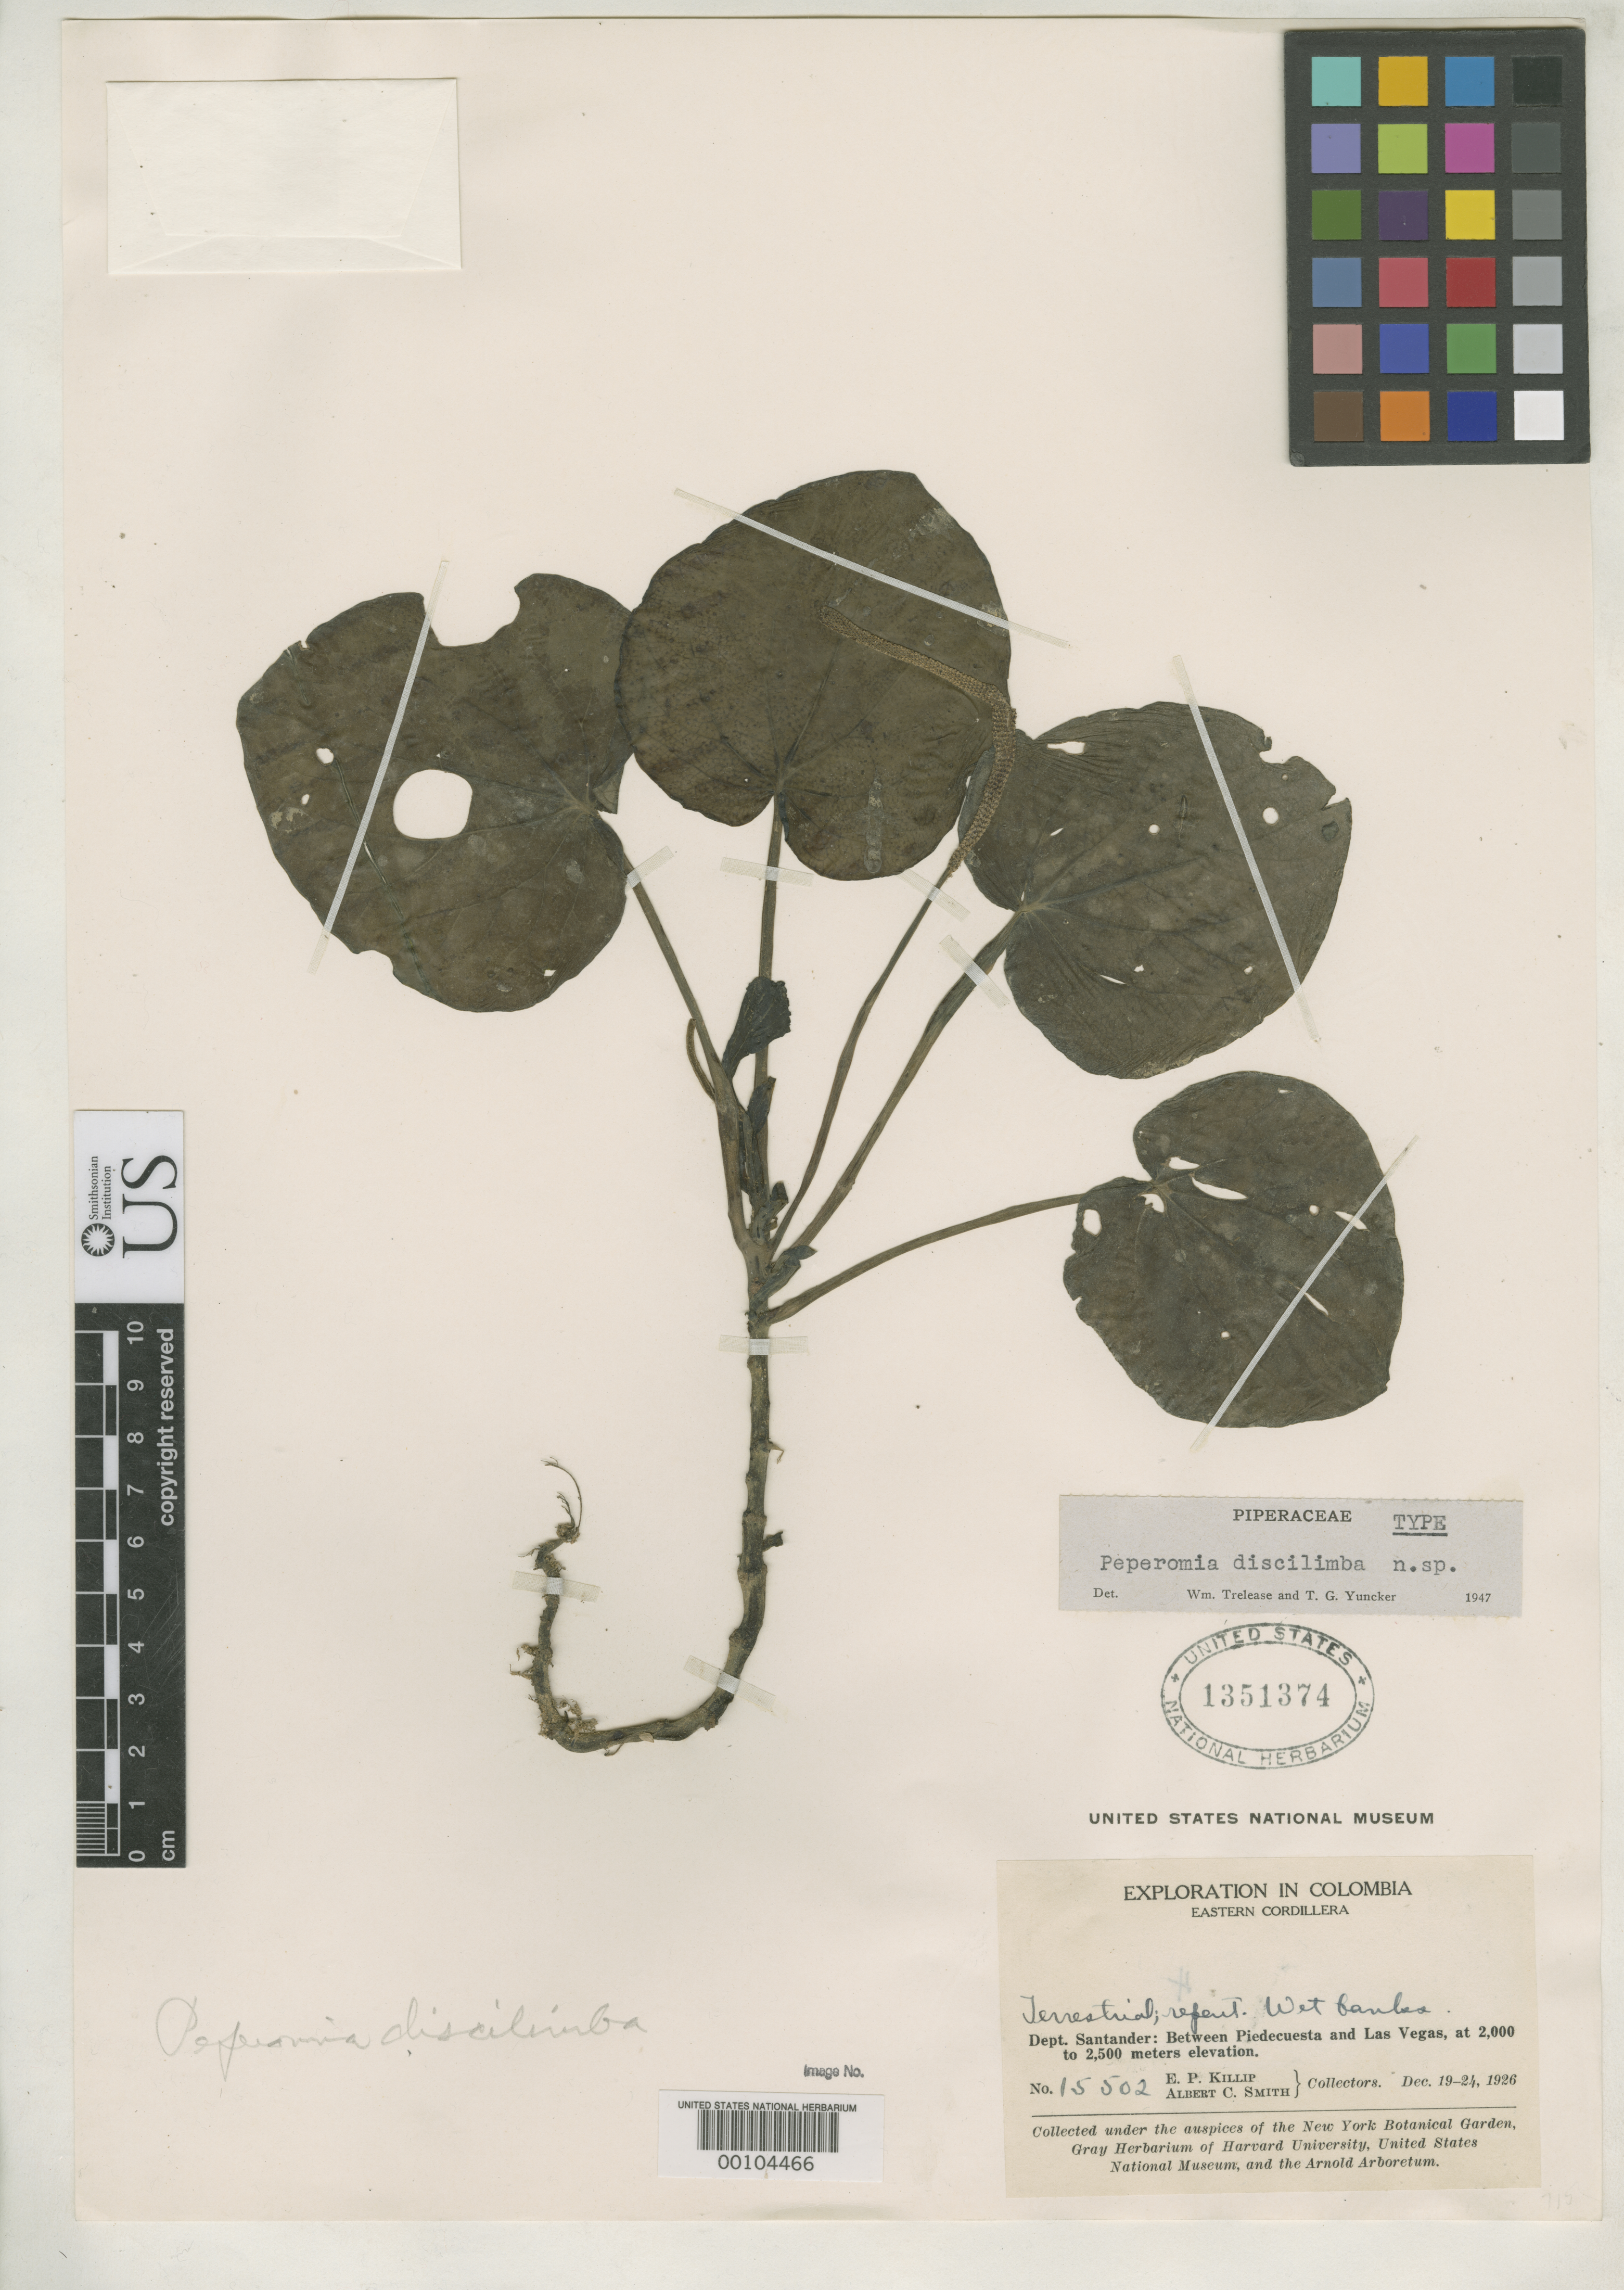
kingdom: Plantae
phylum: Tracheophyta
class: Magnoliopsida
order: Piperales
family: Piperaceae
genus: Peperomia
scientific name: Peperomia discilimba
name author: Trel. & Yunck.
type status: Holotype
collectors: E. P. Killip & A. C. Smith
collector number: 15502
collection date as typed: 19 Dec 1926 to 24 Dec 1926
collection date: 1926-12-19/1926-12-24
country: Colombia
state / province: Santander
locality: Between Piedecuesta and Las Vegas.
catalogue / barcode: US 1351374